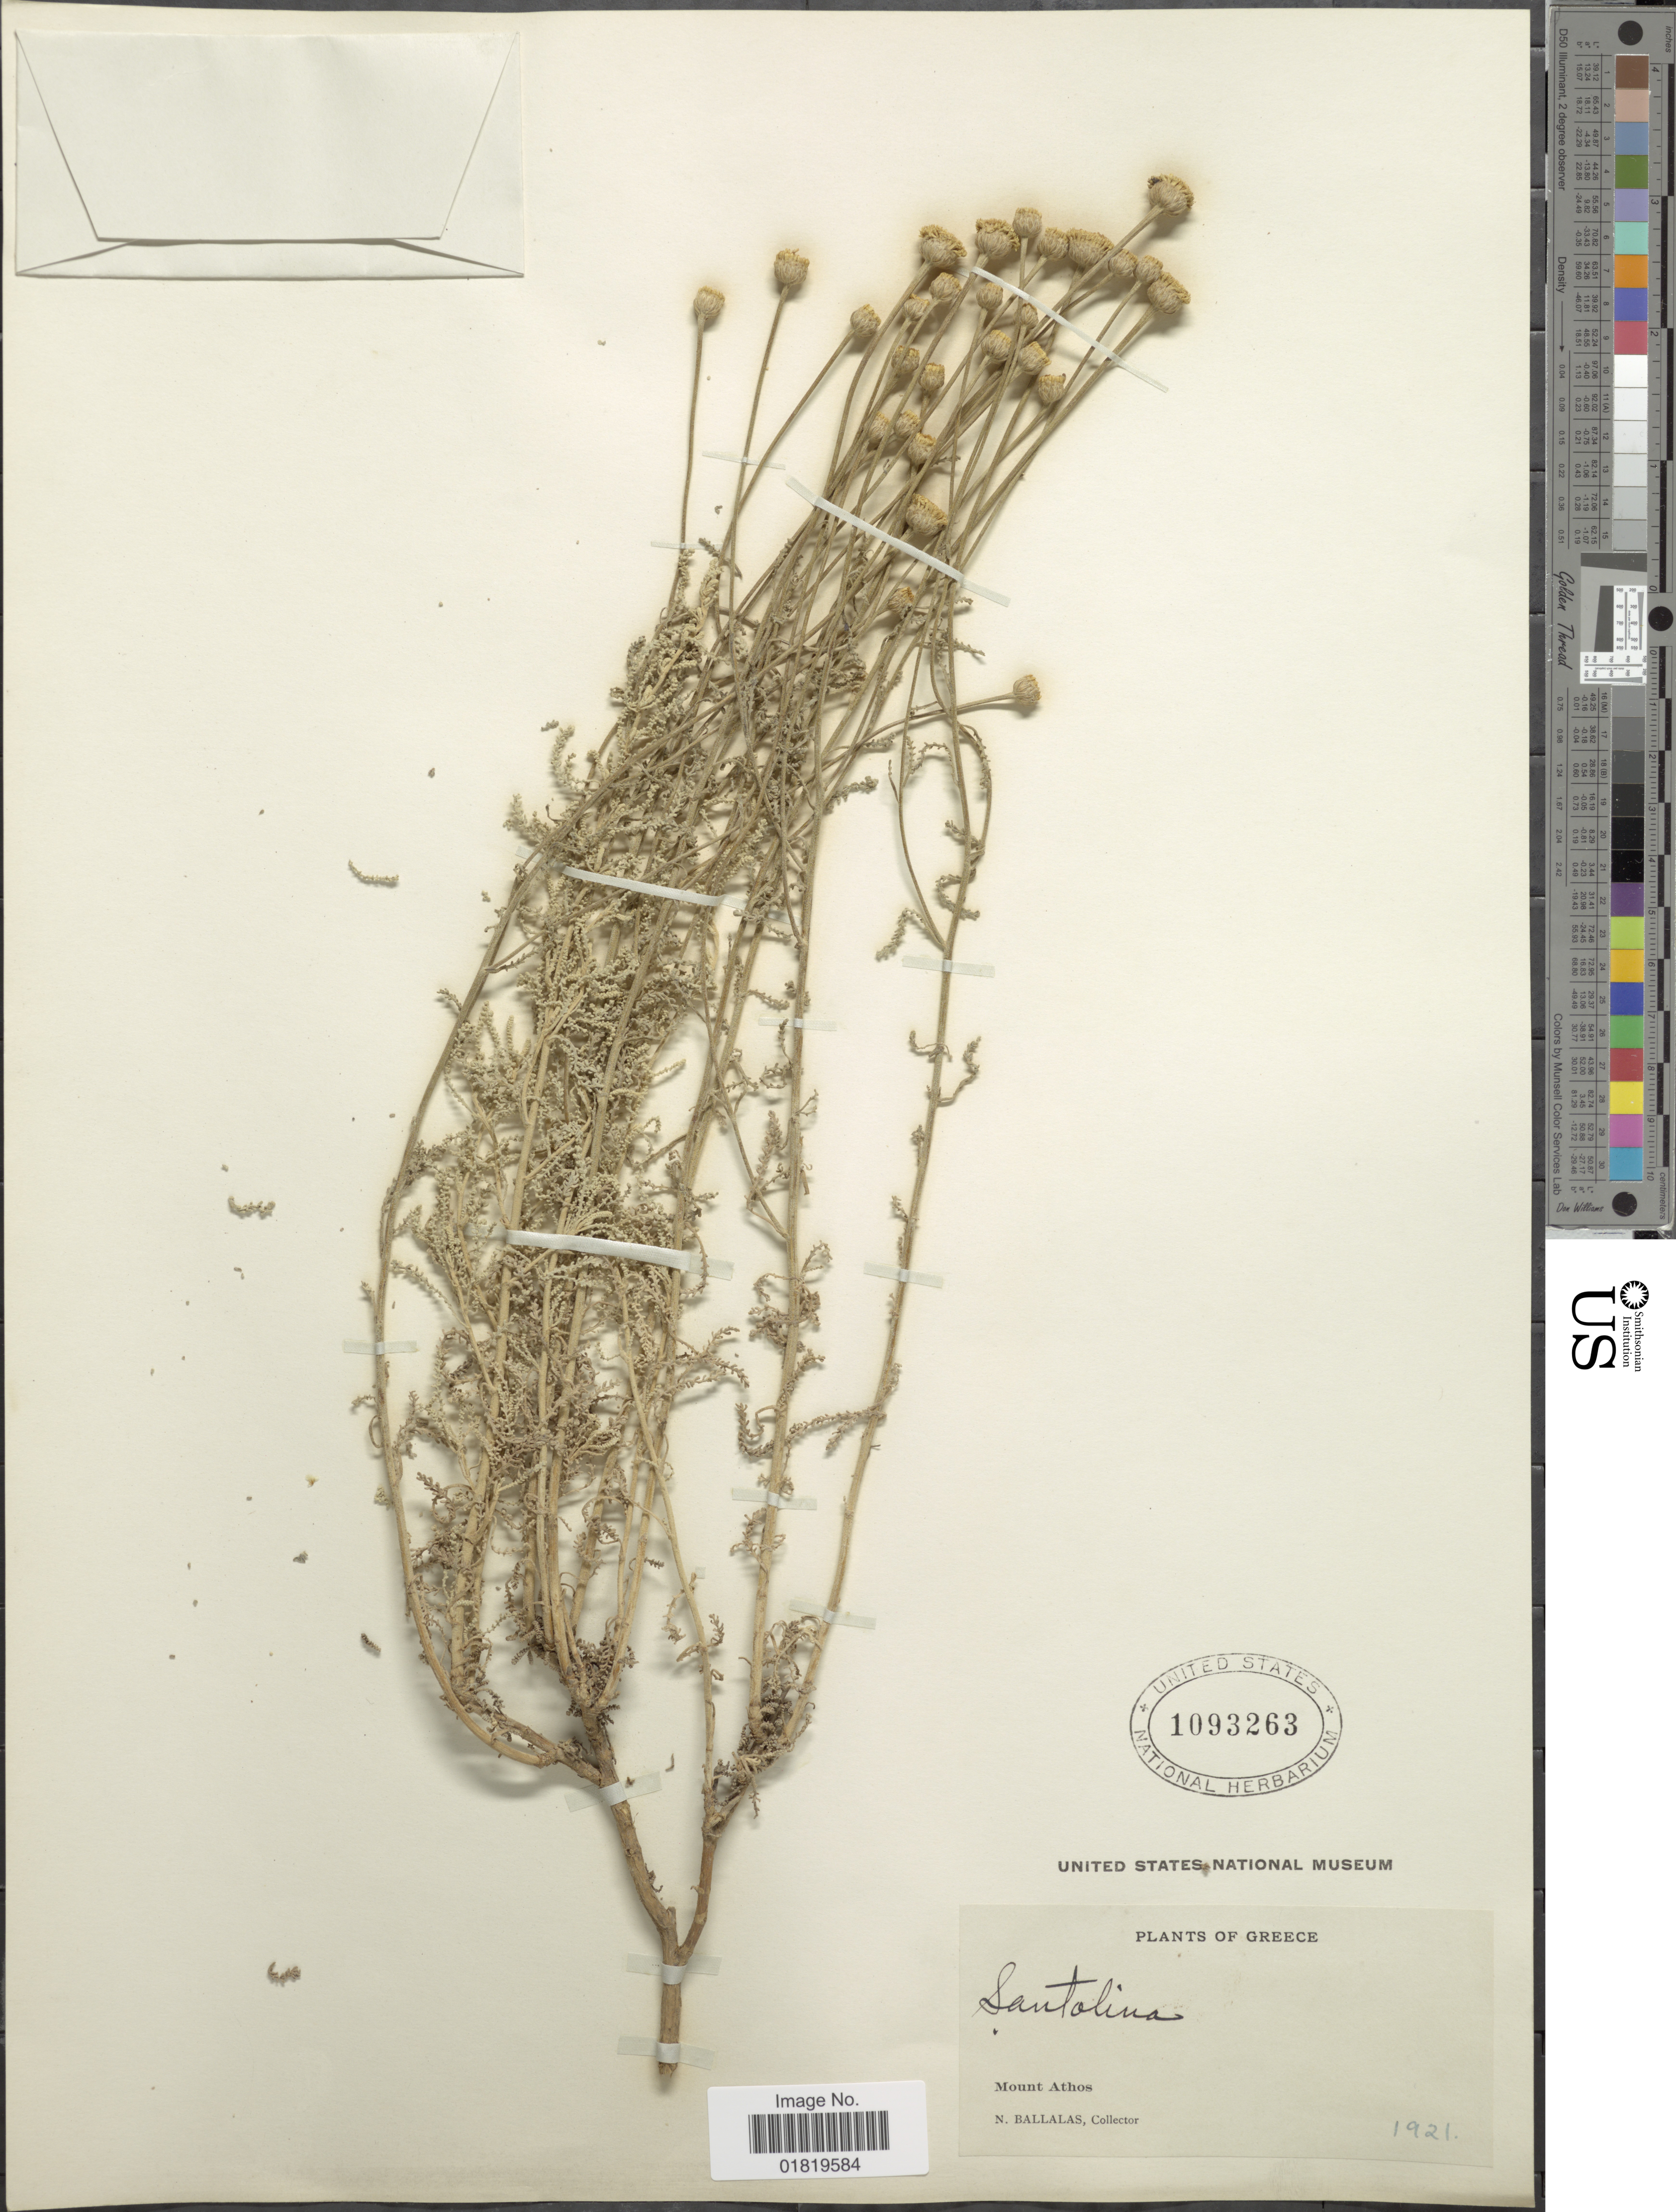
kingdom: Plantae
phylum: Tracheophyta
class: Magnoliopsida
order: Asterales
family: Asteraceae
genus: Santolina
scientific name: Santolina sp.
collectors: N. Ballalas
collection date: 1921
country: Greece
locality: Mount Athos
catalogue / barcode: US 1093263